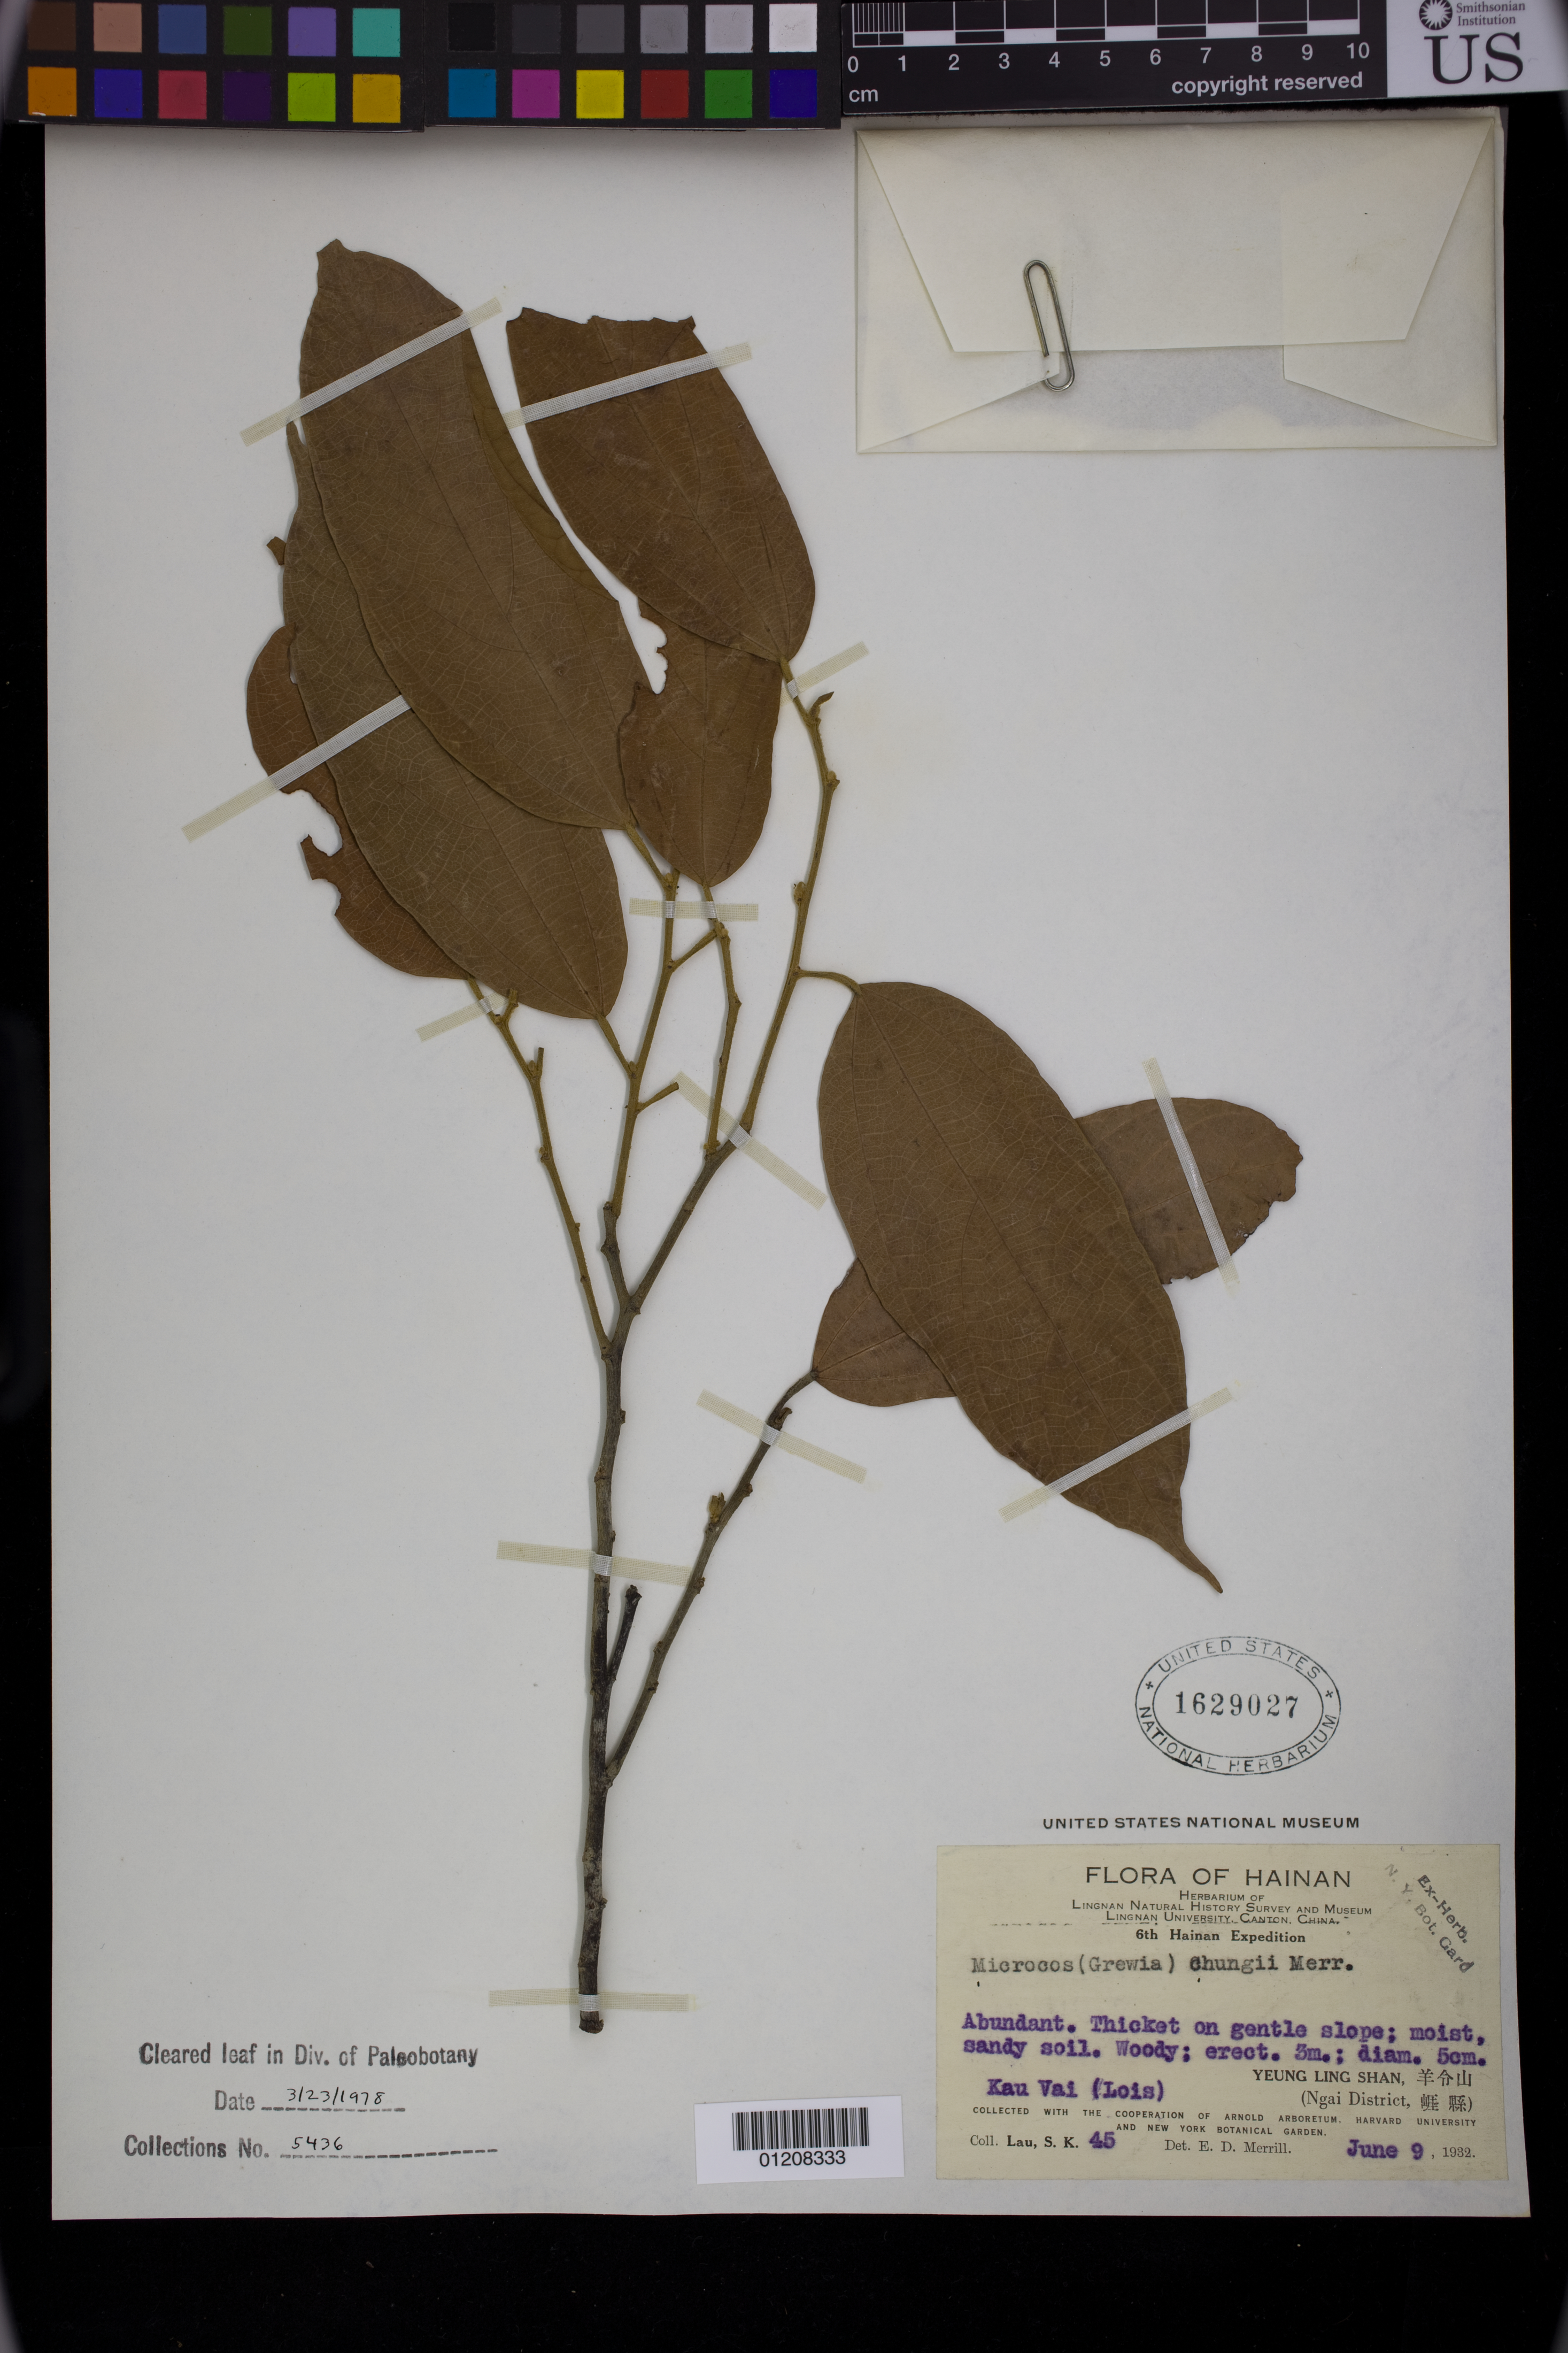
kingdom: Plantae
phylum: Tracheophyta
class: Magnoliopsida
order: Malvales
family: Malvaceae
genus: Microcos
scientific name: Microcos chungii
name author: (Merr.) Chun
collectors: S. K. Lau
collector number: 45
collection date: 1932-06-09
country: China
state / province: Hainan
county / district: Ngai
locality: Yeung Ling Shan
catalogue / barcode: US 1629027